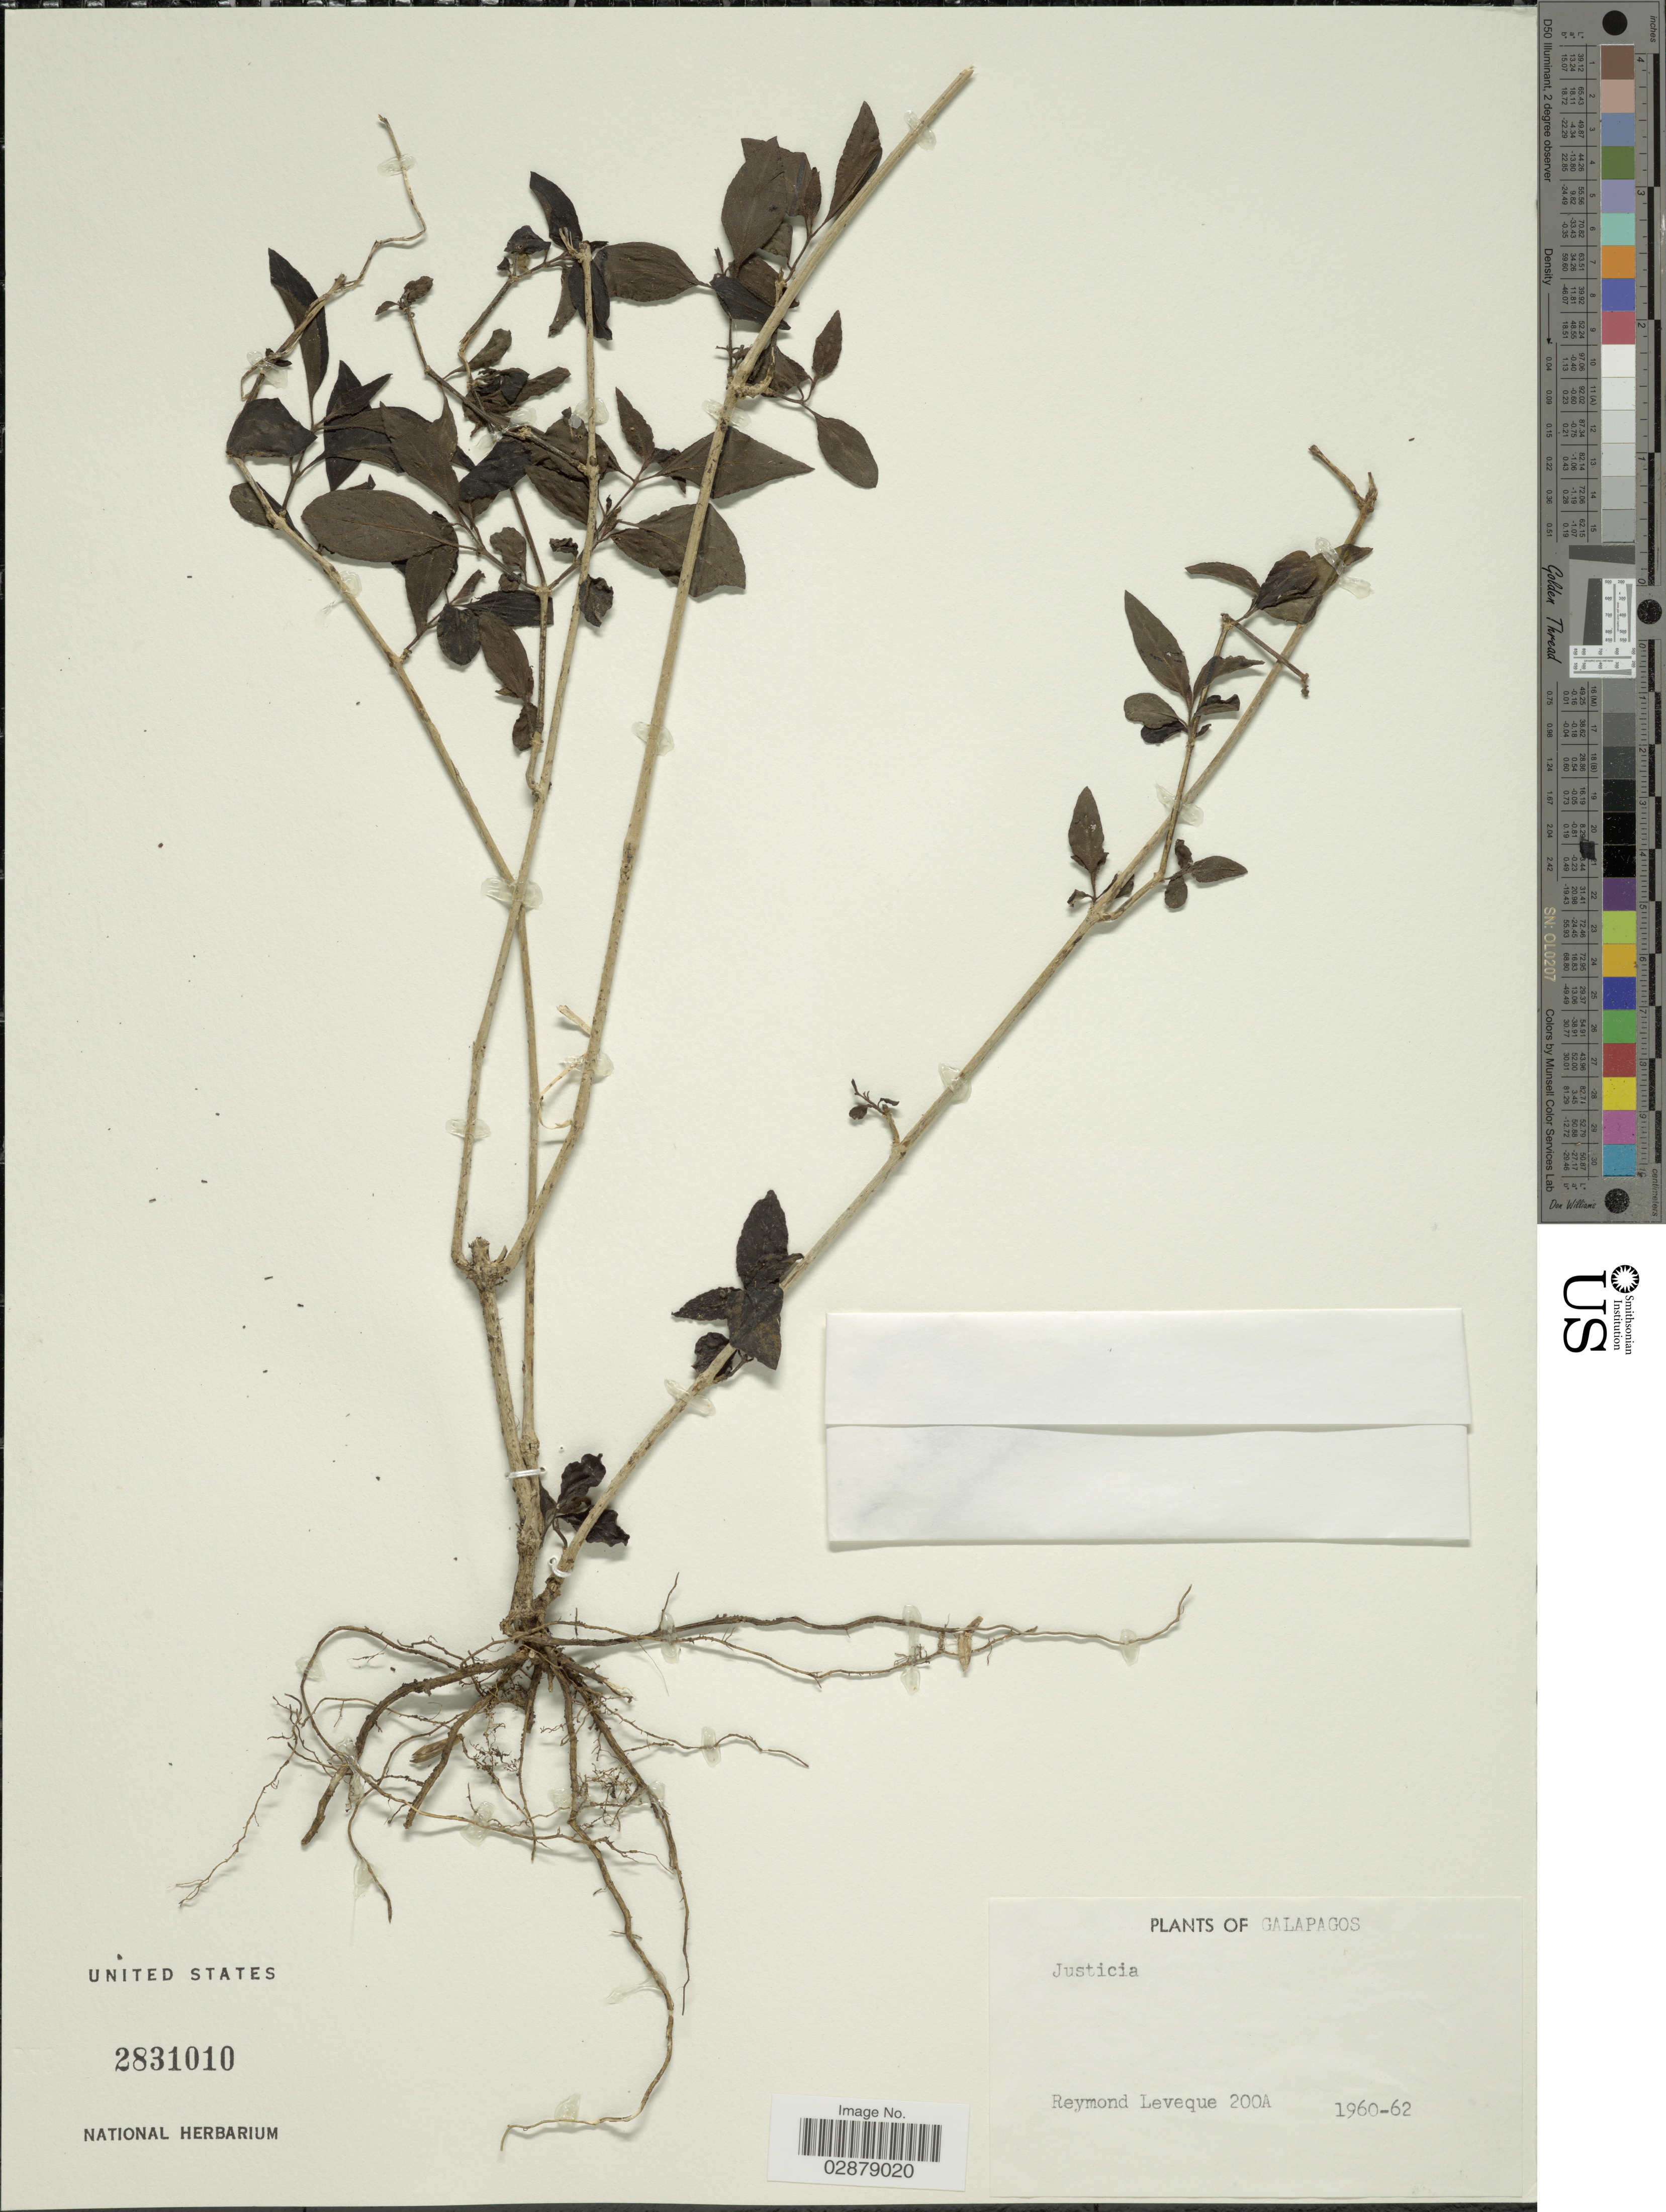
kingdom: Plantae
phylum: Tracheophyta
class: Magnoliopsida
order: Lamiales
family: Acanthaceae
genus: Justicia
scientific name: Justicia galapagana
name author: Lindau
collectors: R. Lévêque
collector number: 200A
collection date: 1960/1962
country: Ecuador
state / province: Colón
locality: Galapagos.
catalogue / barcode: US 2831010